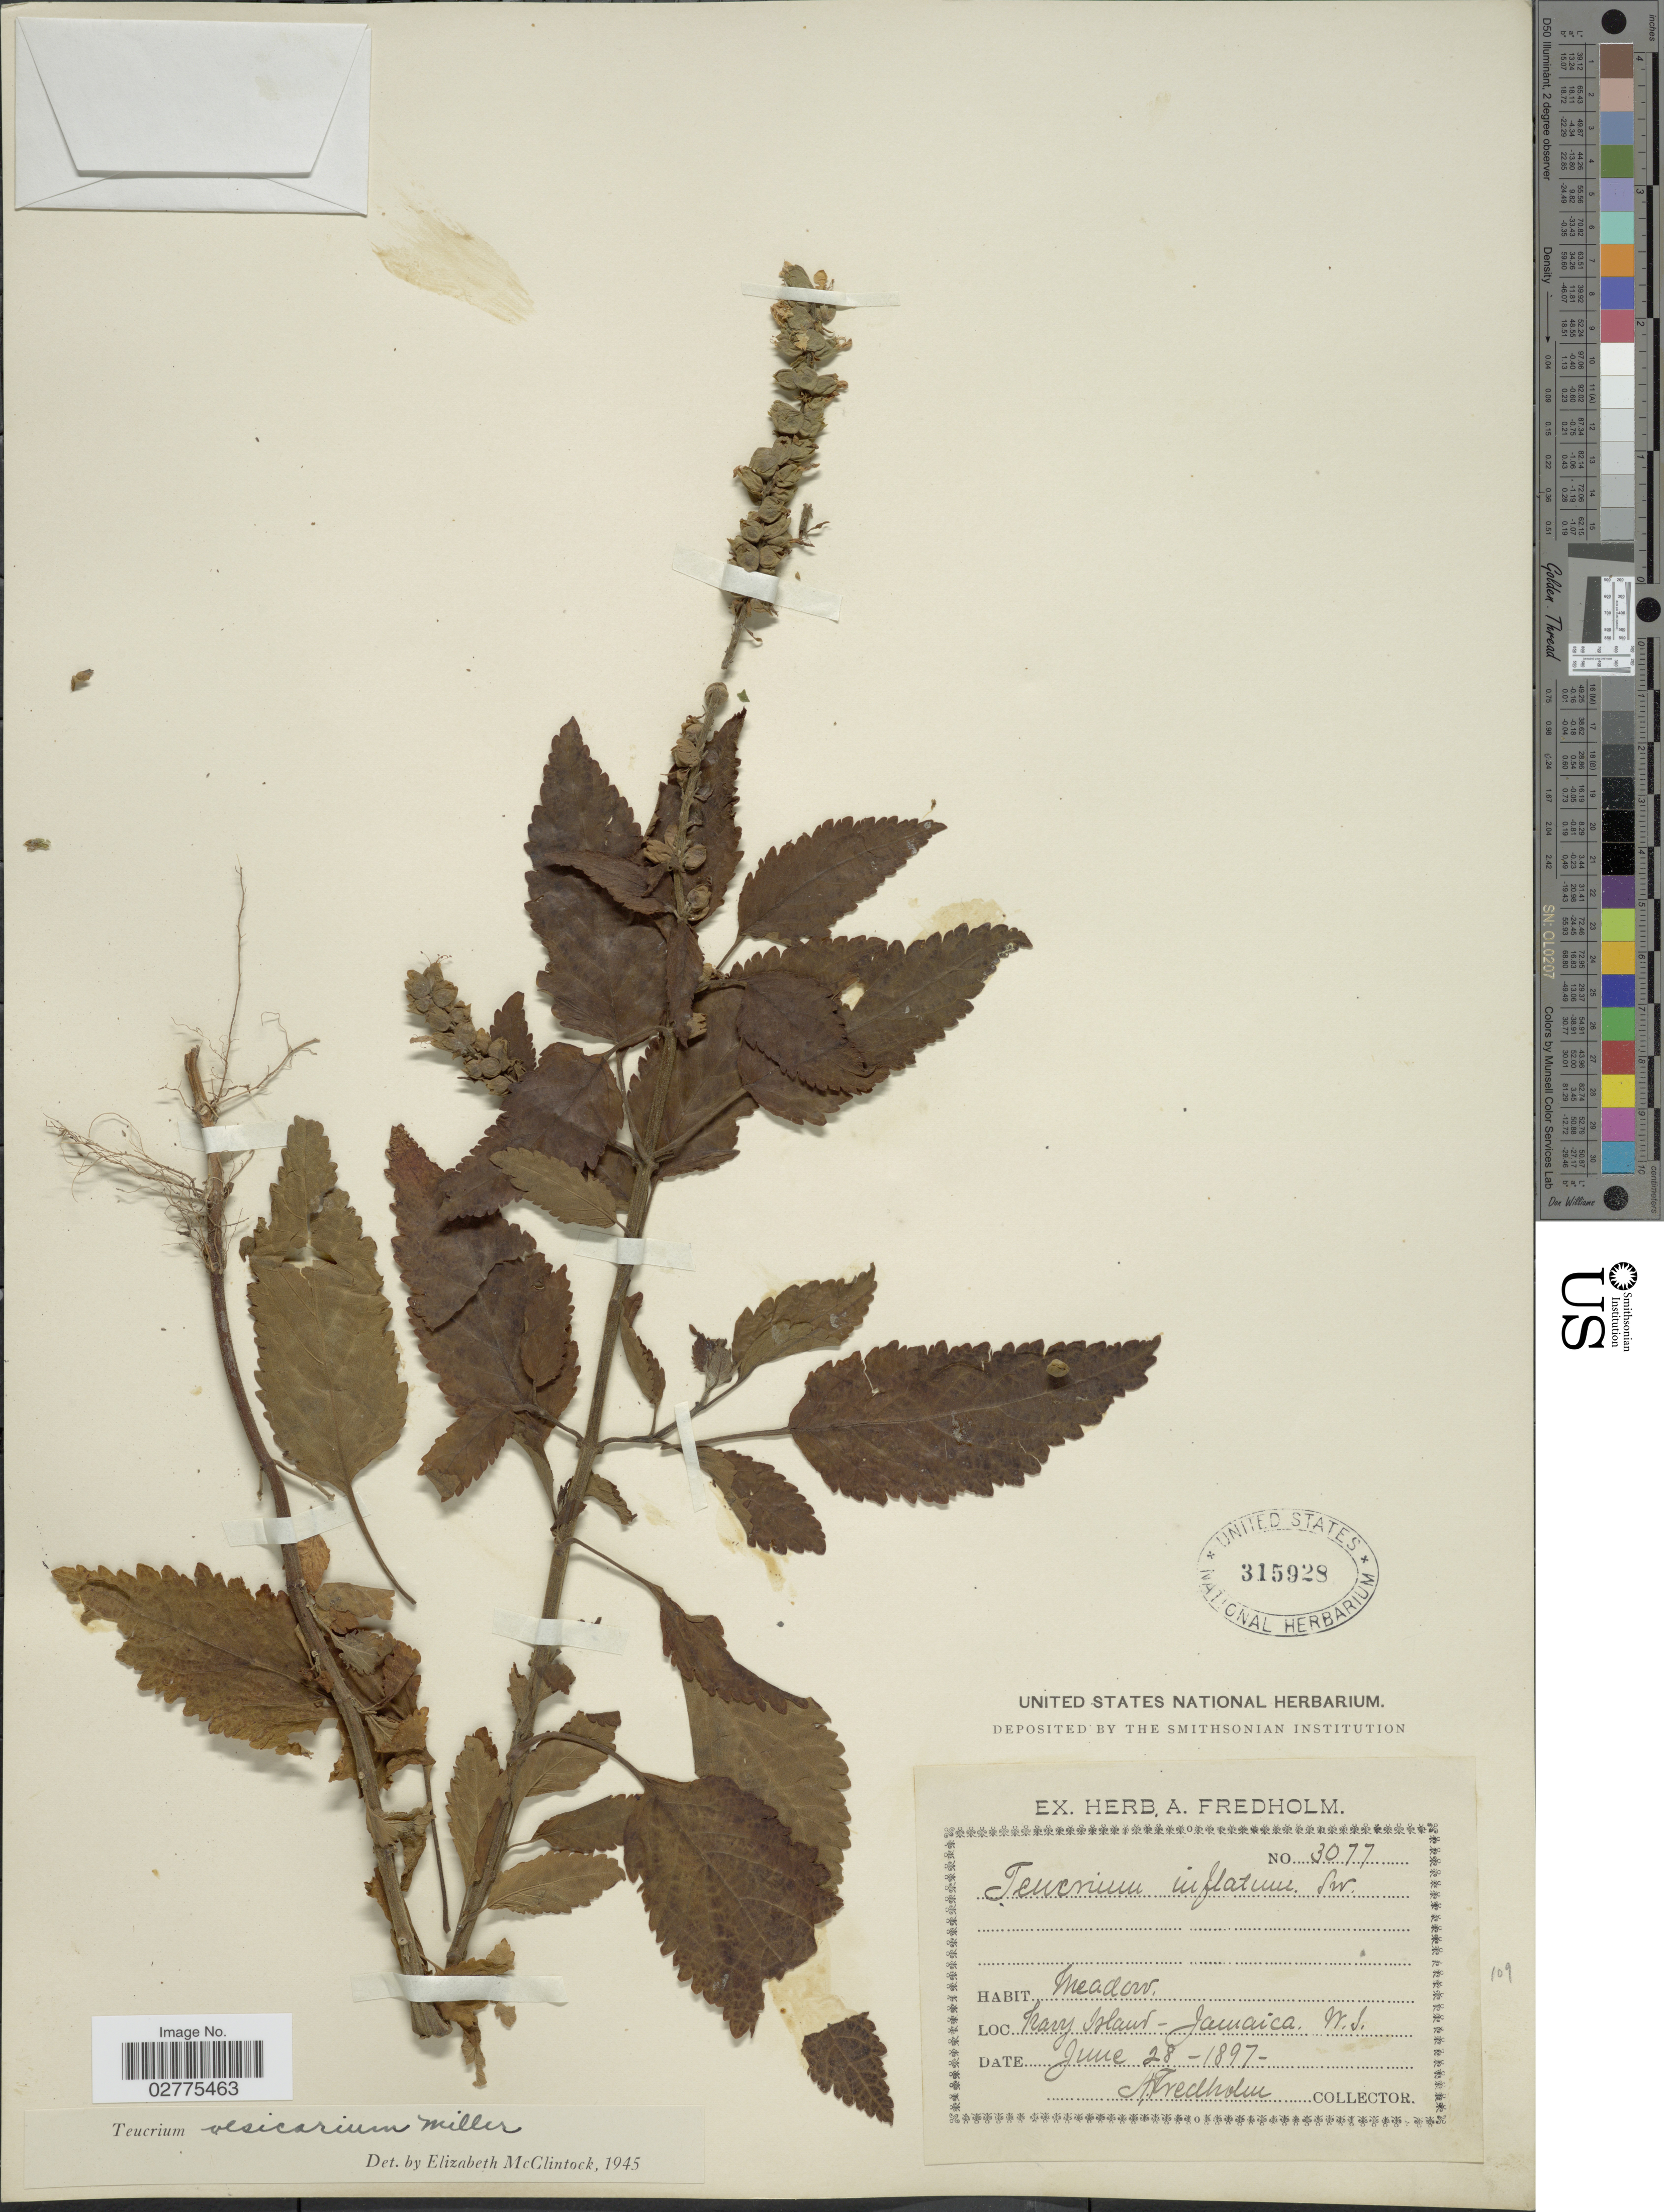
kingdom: Plantae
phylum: Tracheophyta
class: Magnoliopsida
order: Lamiales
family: Lamiaceae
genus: Teucrium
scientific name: Teucrium vesicarium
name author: Mill.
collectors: A. Fredholm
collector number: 3077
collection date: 1897-06-28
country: Jamaica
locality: Harry Island. W.I.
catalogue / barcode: US 315928